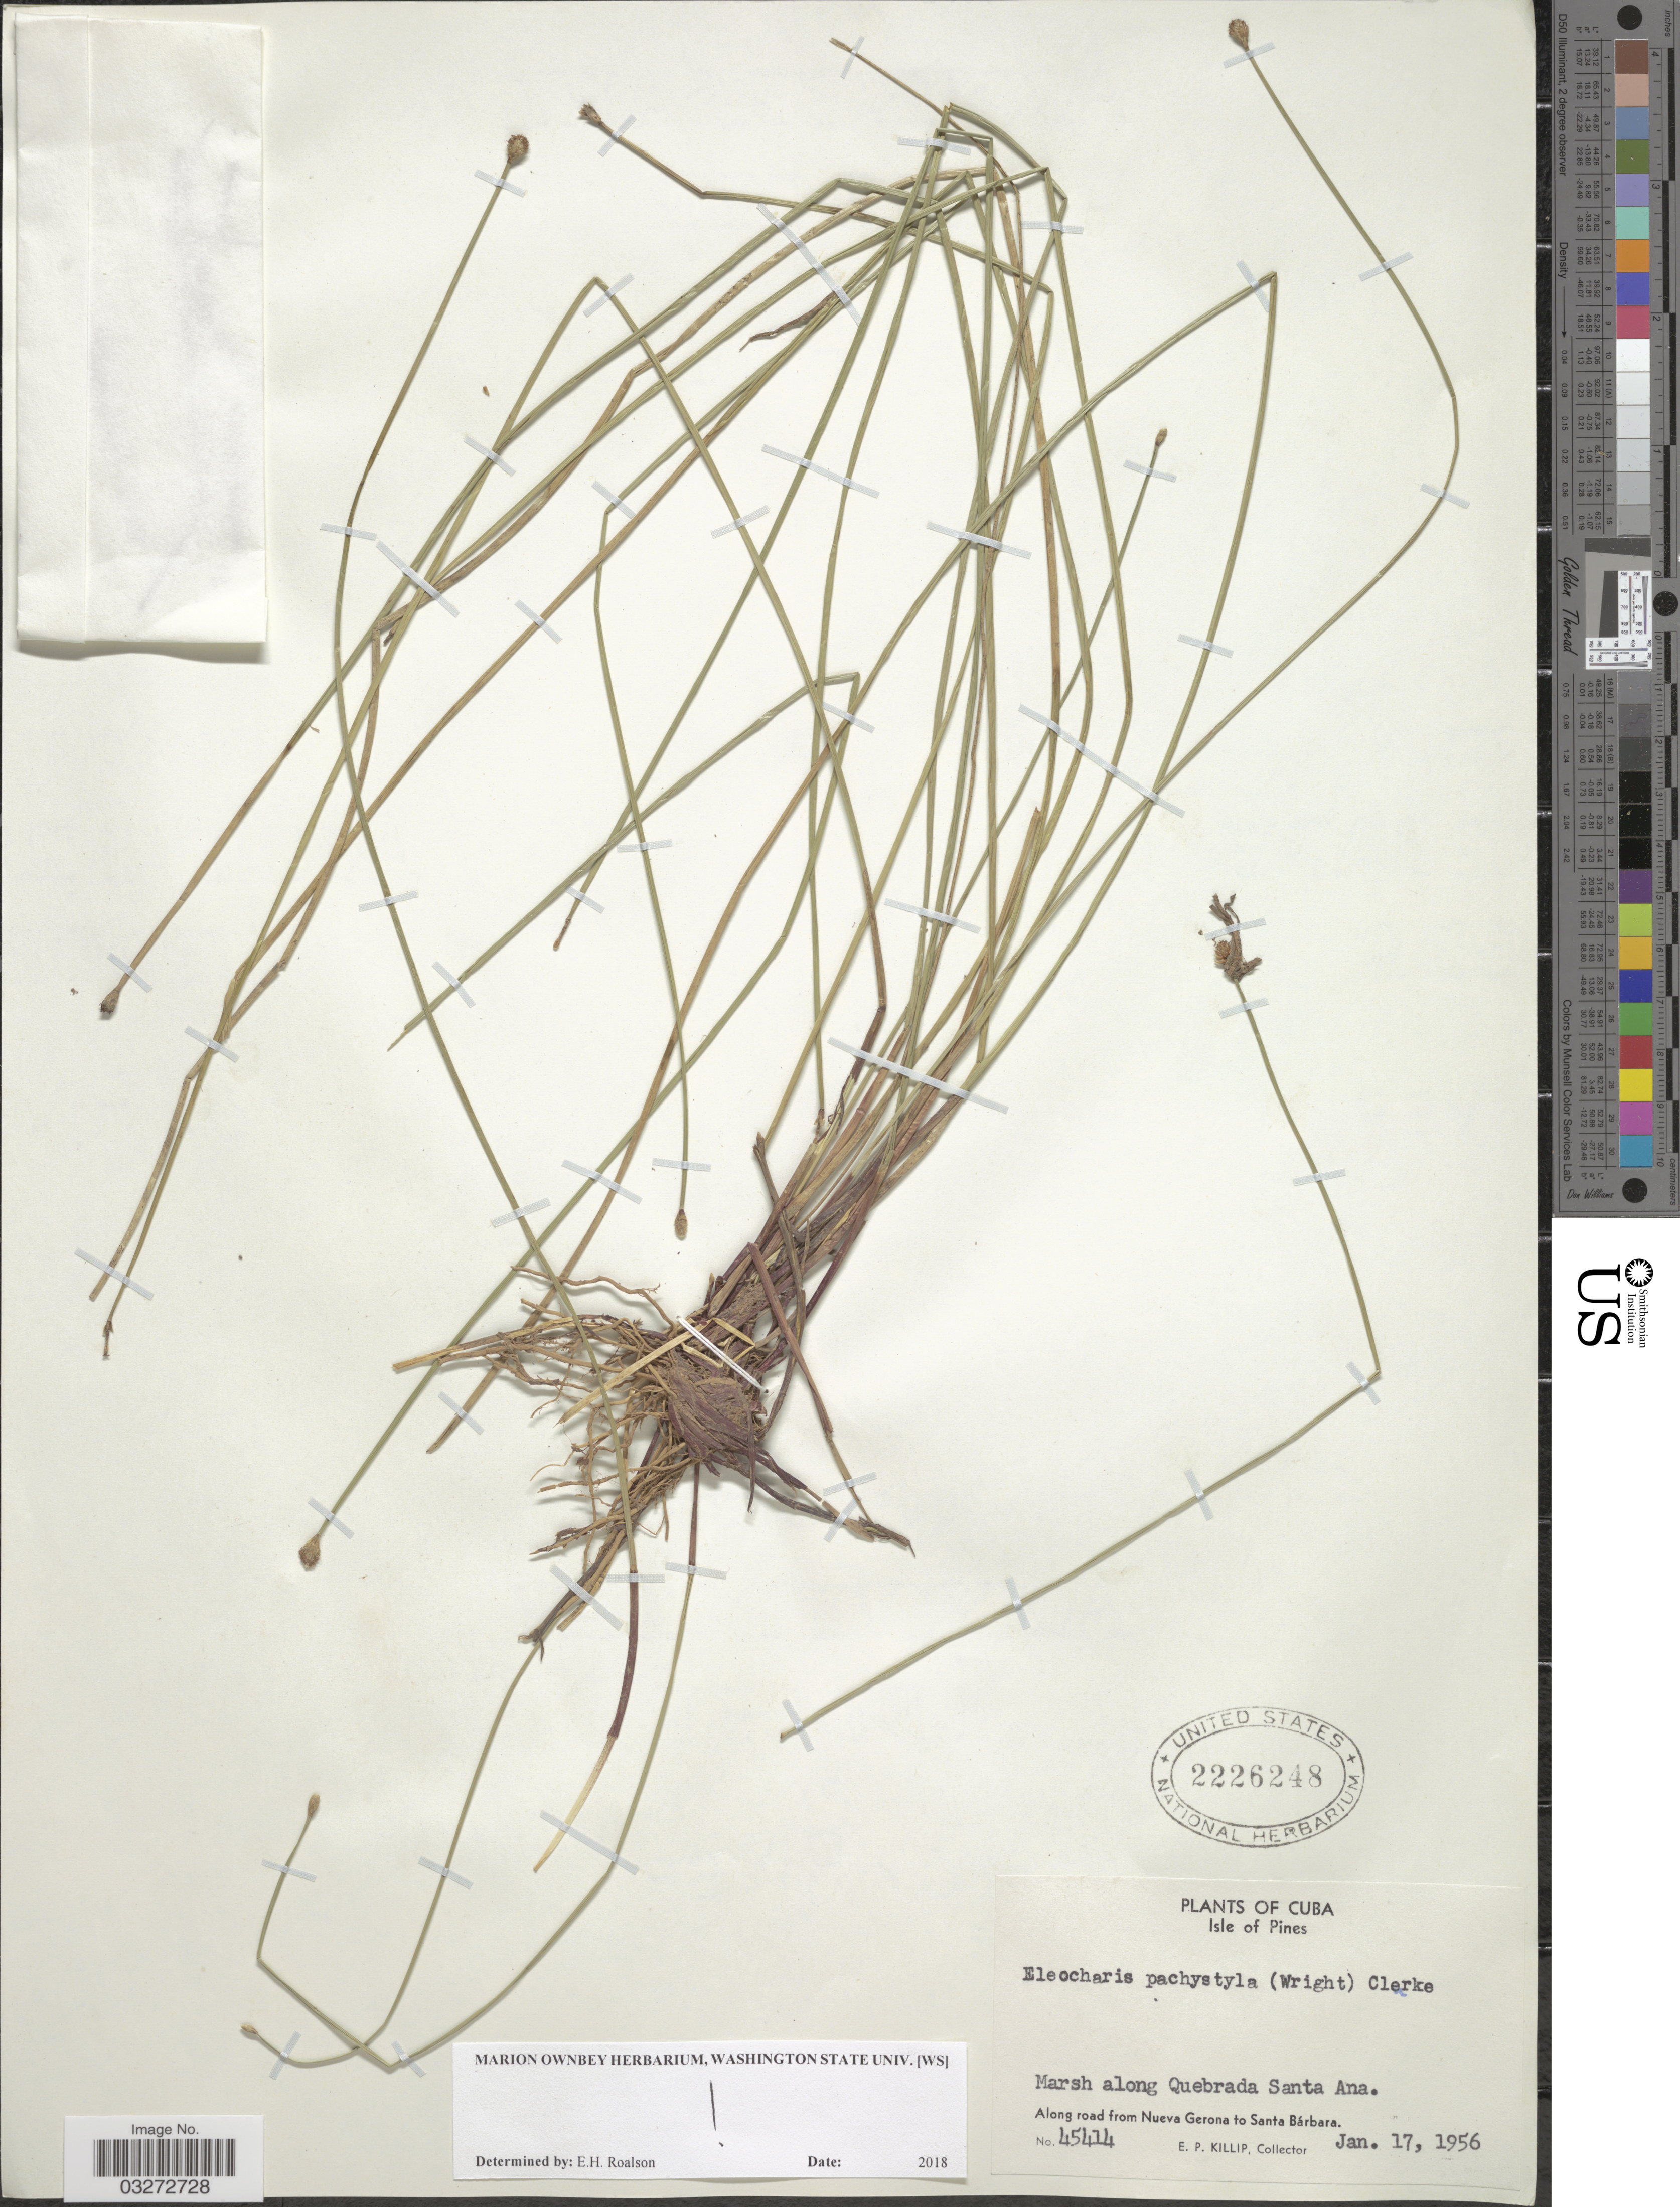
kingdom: Plantae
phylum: Tracheophyta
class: Liliopsida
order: Poales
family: Cyperaceae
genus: Eleocharis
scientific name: Eleocharis pachystyla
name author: (C. Wright) C.B. Clarke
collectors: E. P. Killip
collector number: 45414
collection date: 1956-01-17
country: Cuba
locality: Isle of Pines. Marsh along Quebrada Santa Ana. Along road from Nueva Gerona to Santa Bárbara.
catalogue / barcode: US 2226248